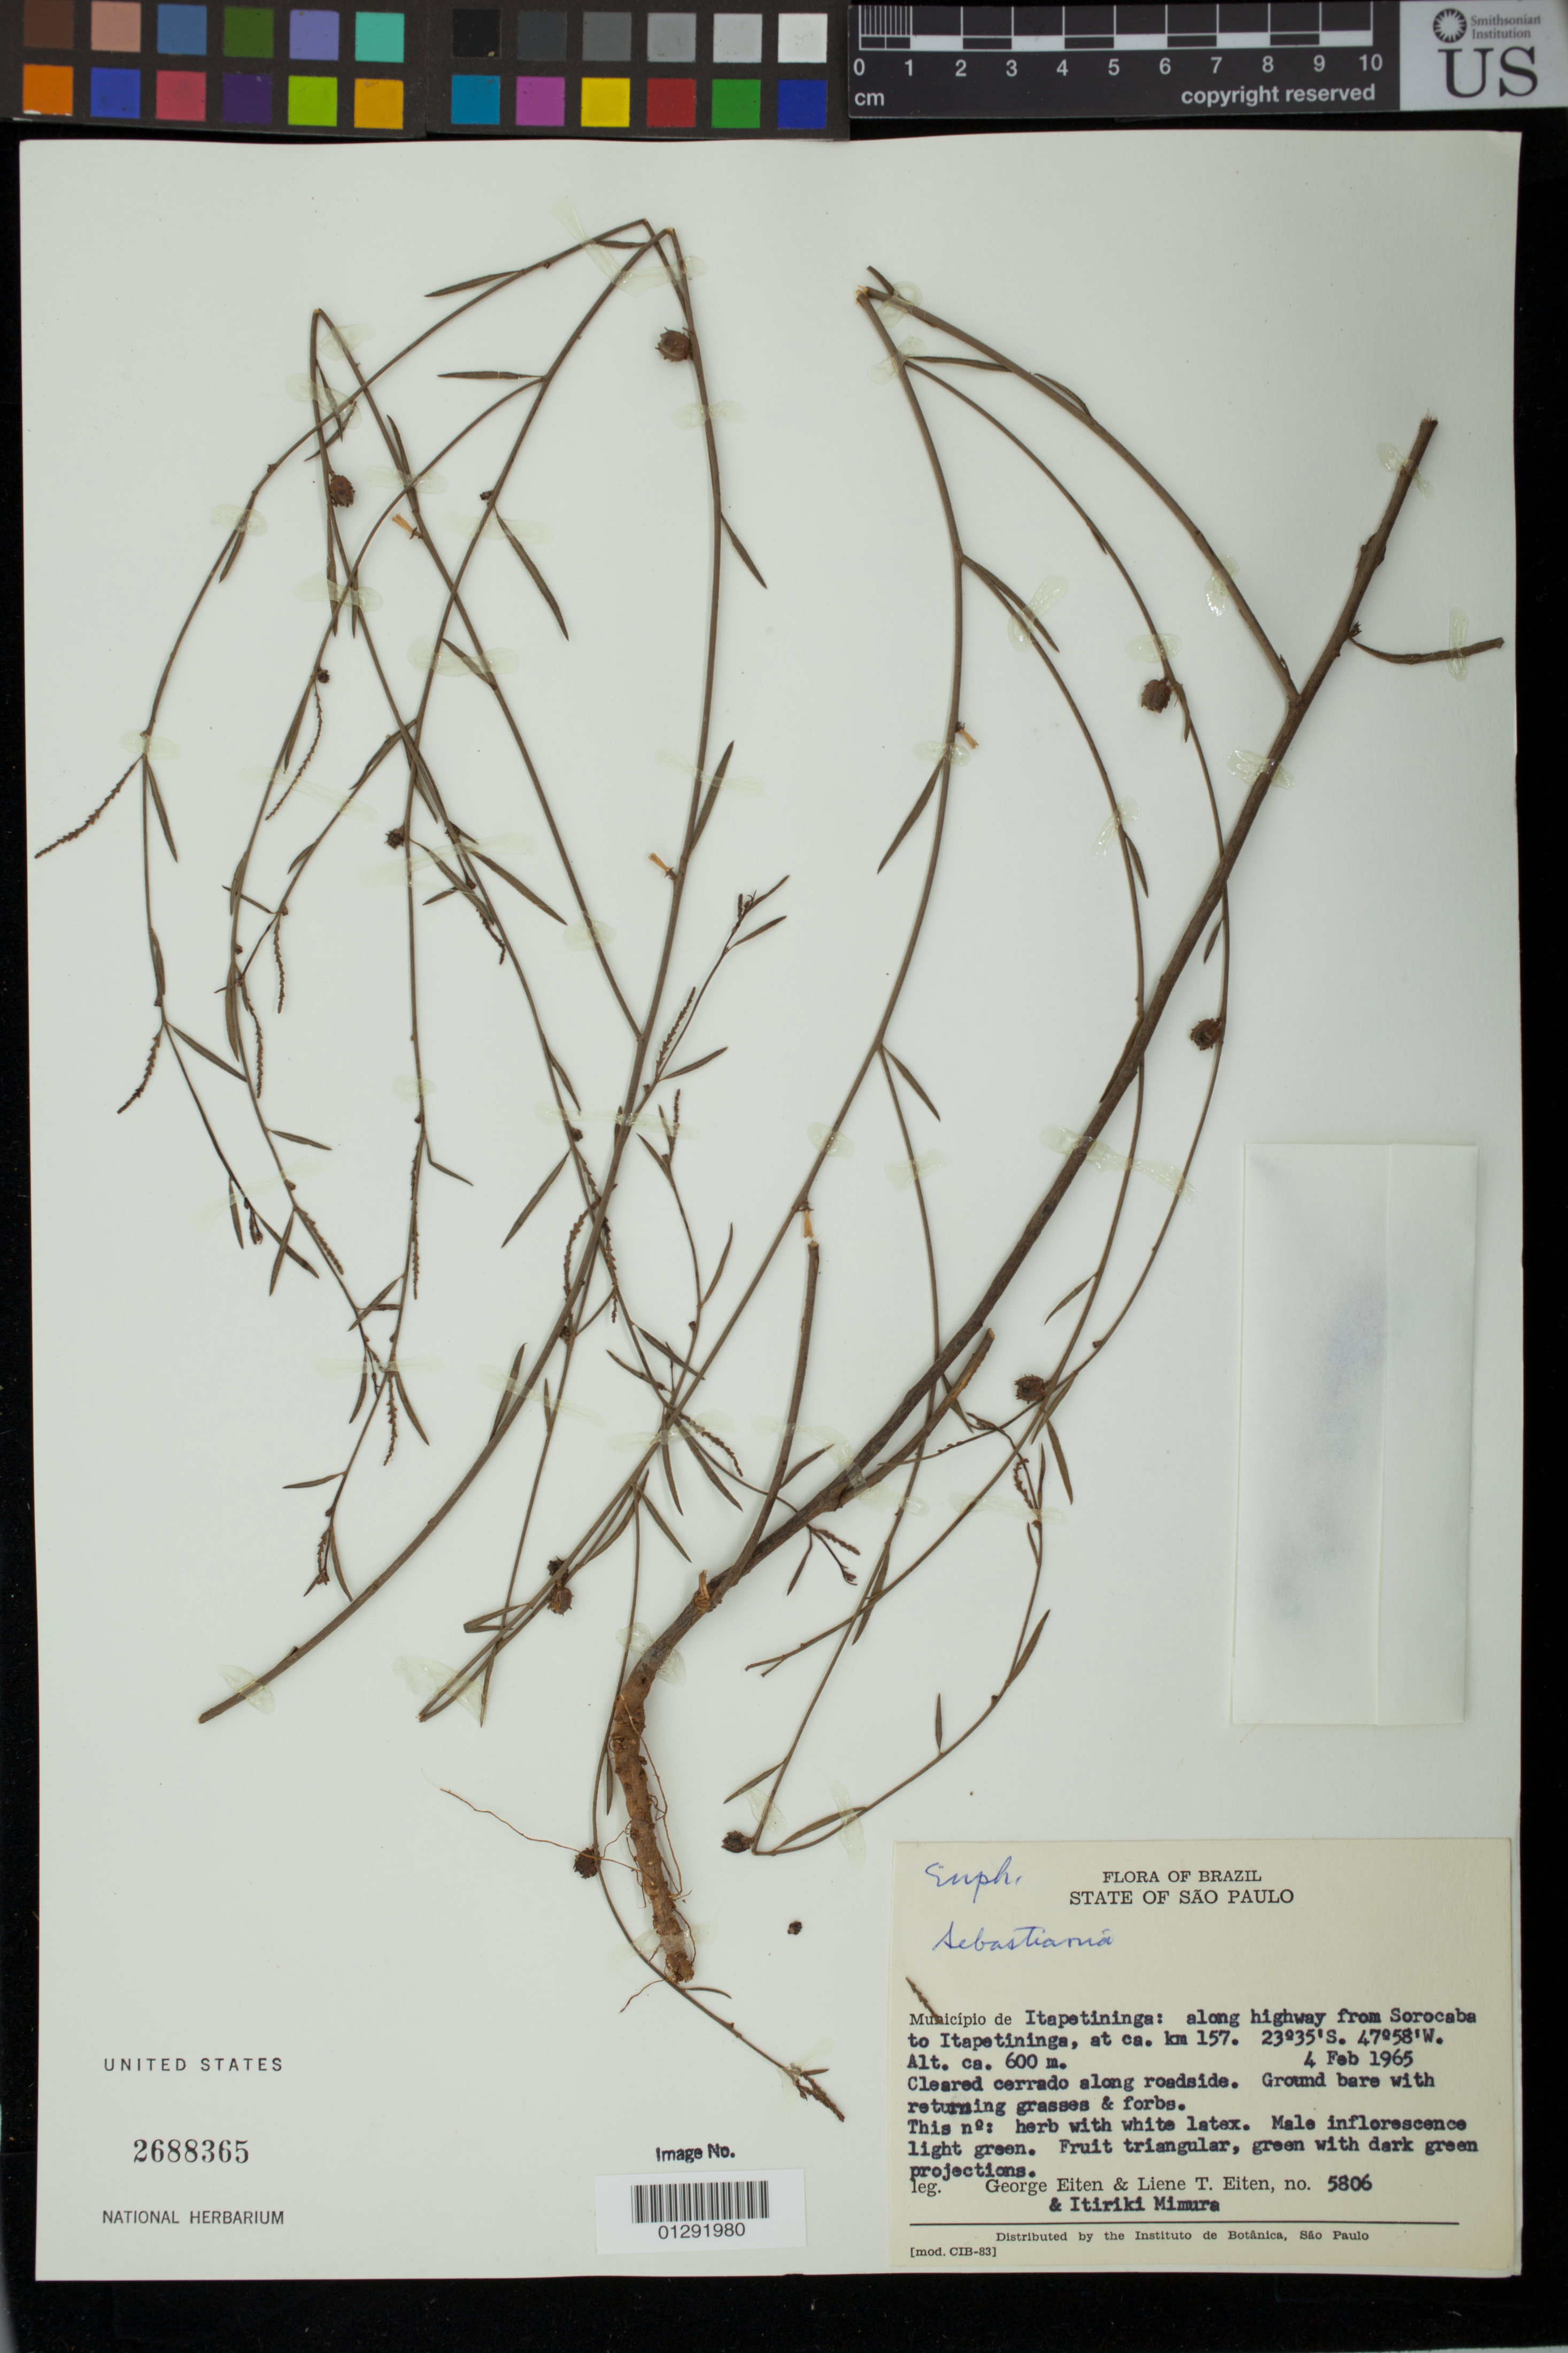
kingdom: Plantae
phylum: Tracheophyta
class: Magnoliopsida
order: Malpighiales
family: Euphorbiaceae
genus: Sebastiania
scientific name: Sebastiania sp.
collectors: G. Eiten, L. T. Eiten & I. Mimura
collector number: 5806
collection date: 1965-02-04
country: Brazil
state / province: Sao Paulo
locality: Along highway from Sorocaba to Itapetininga, at ca. km 157.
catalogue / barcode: US 2688365